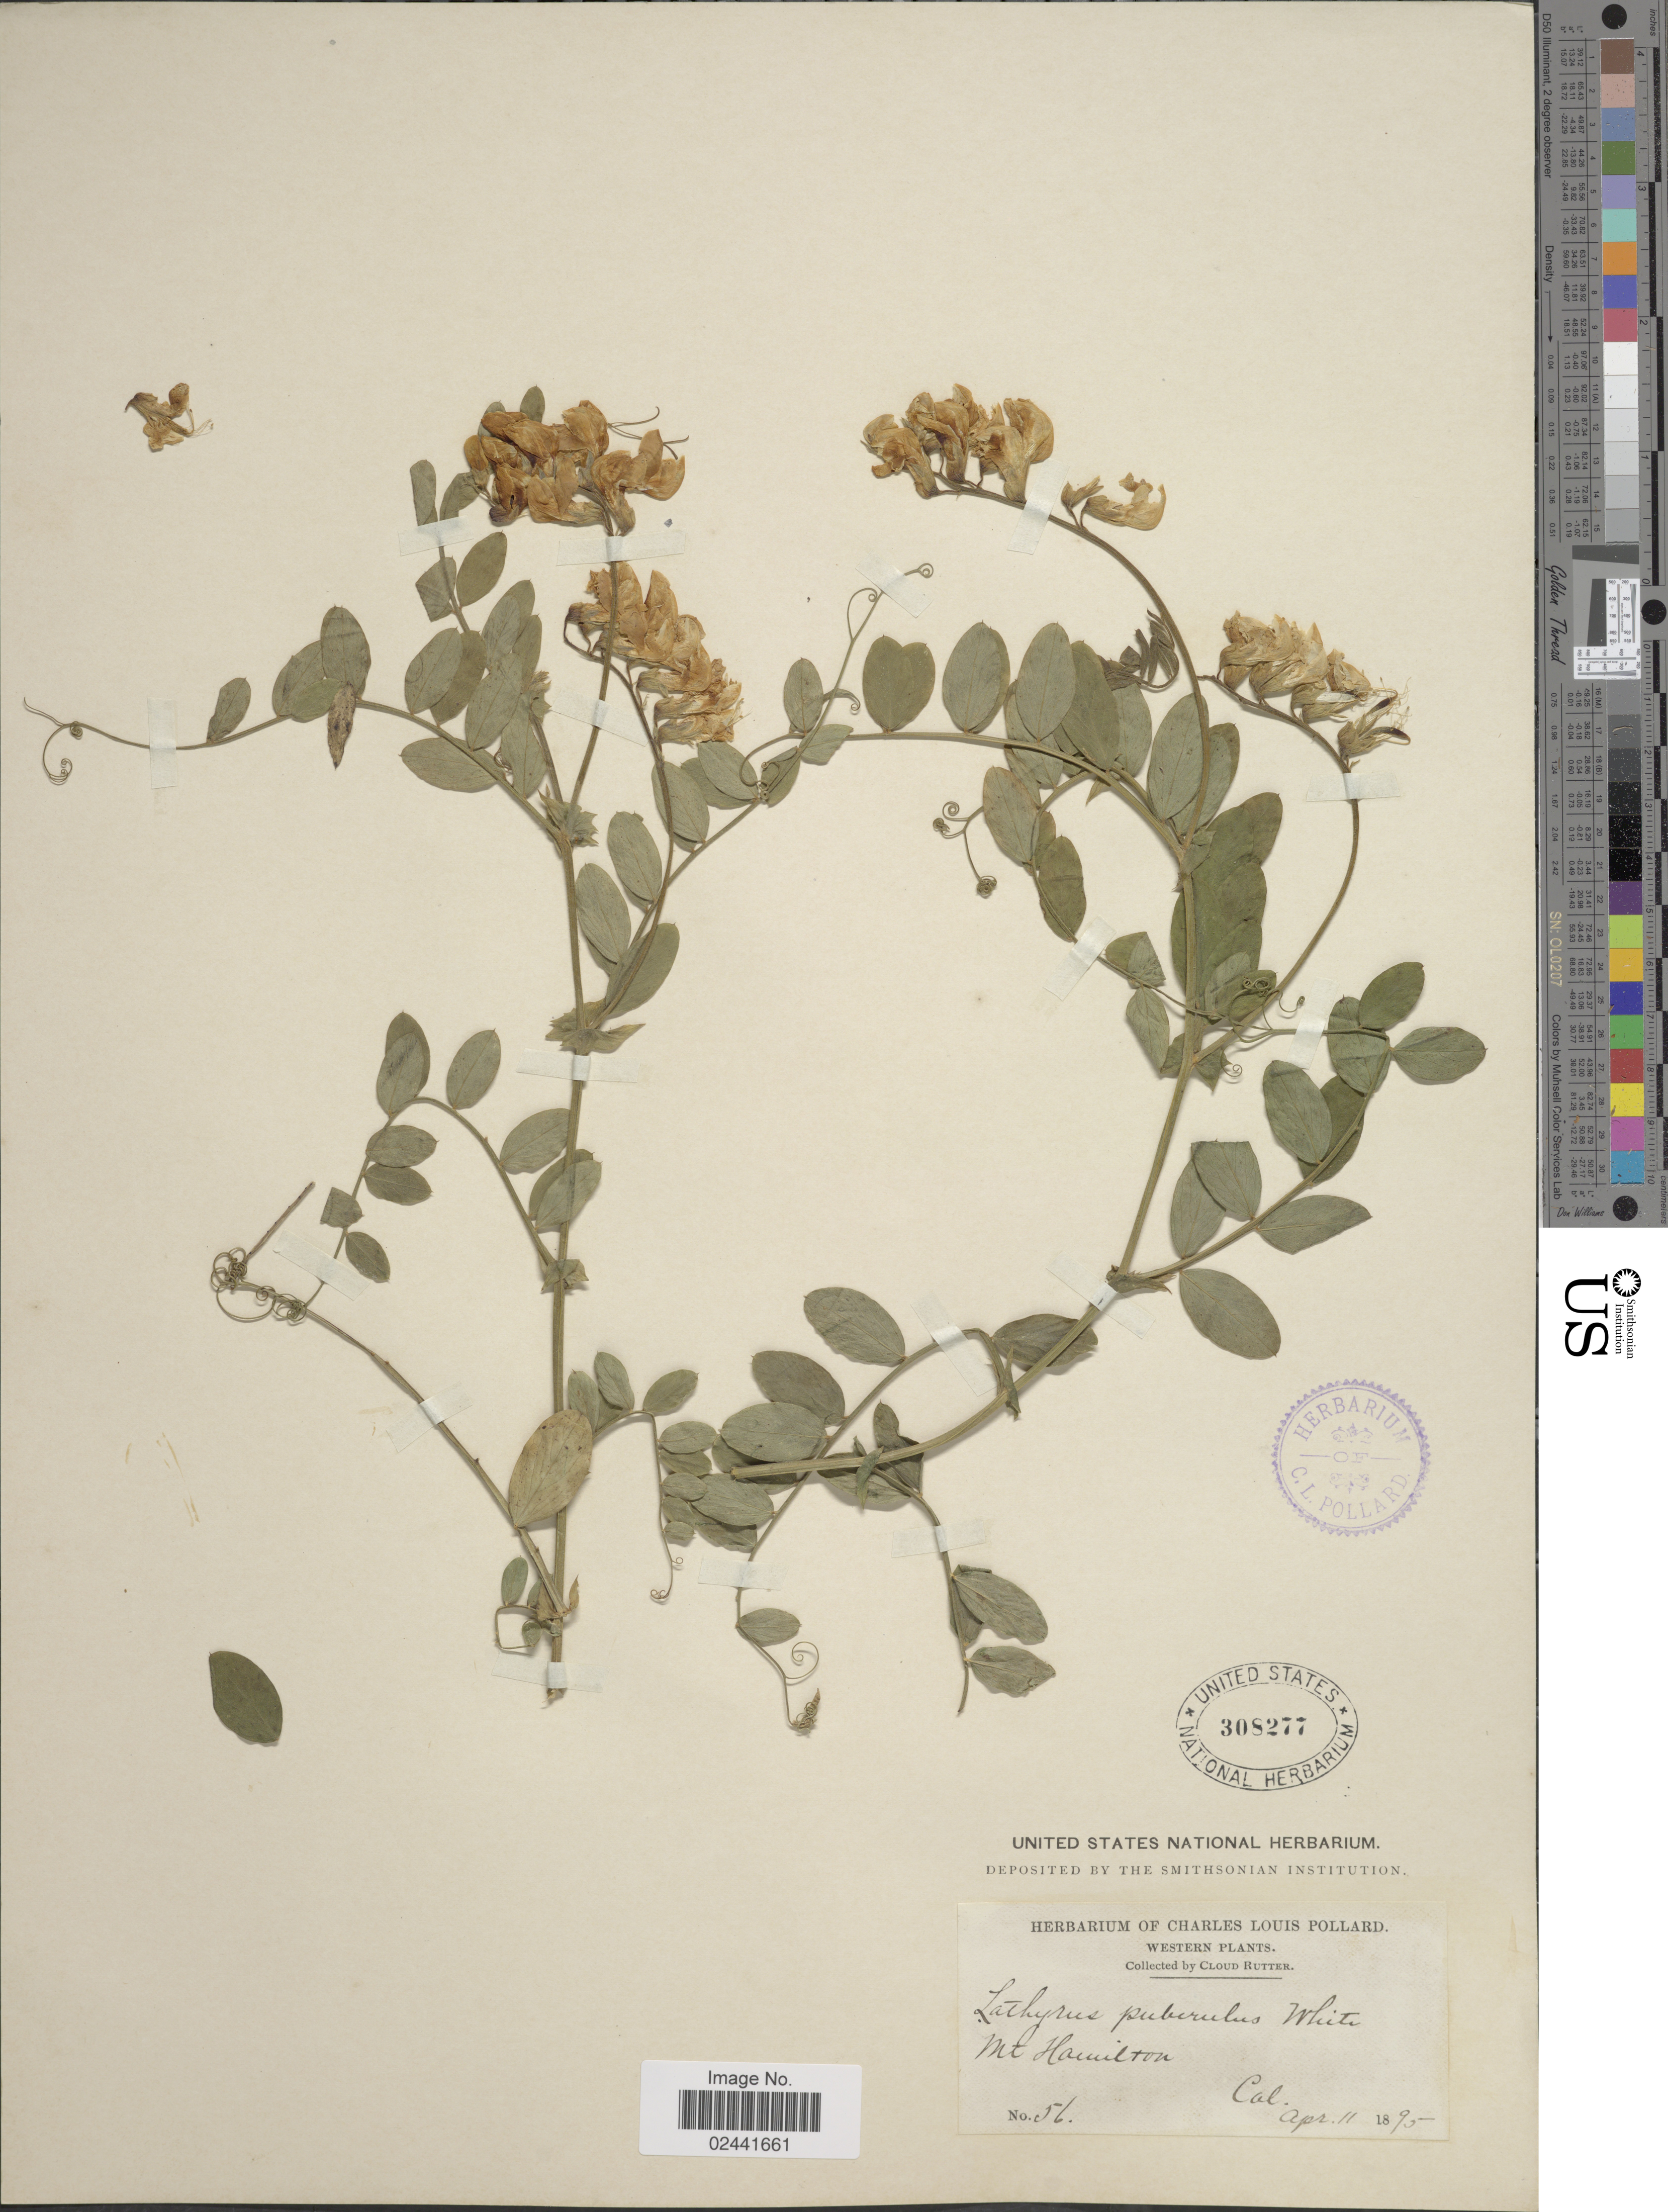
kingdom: Plantae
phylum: Tracheophyta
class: Magnoliopsida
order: Fabales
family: Fabaceae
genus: Lathyrus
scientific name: Lathyrus quercetorum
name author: A. Heller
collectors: C. Rutter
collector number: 56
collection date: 1895-04-11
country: United States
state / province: California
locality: Western, Mt Hamilton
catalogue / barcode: US 308277